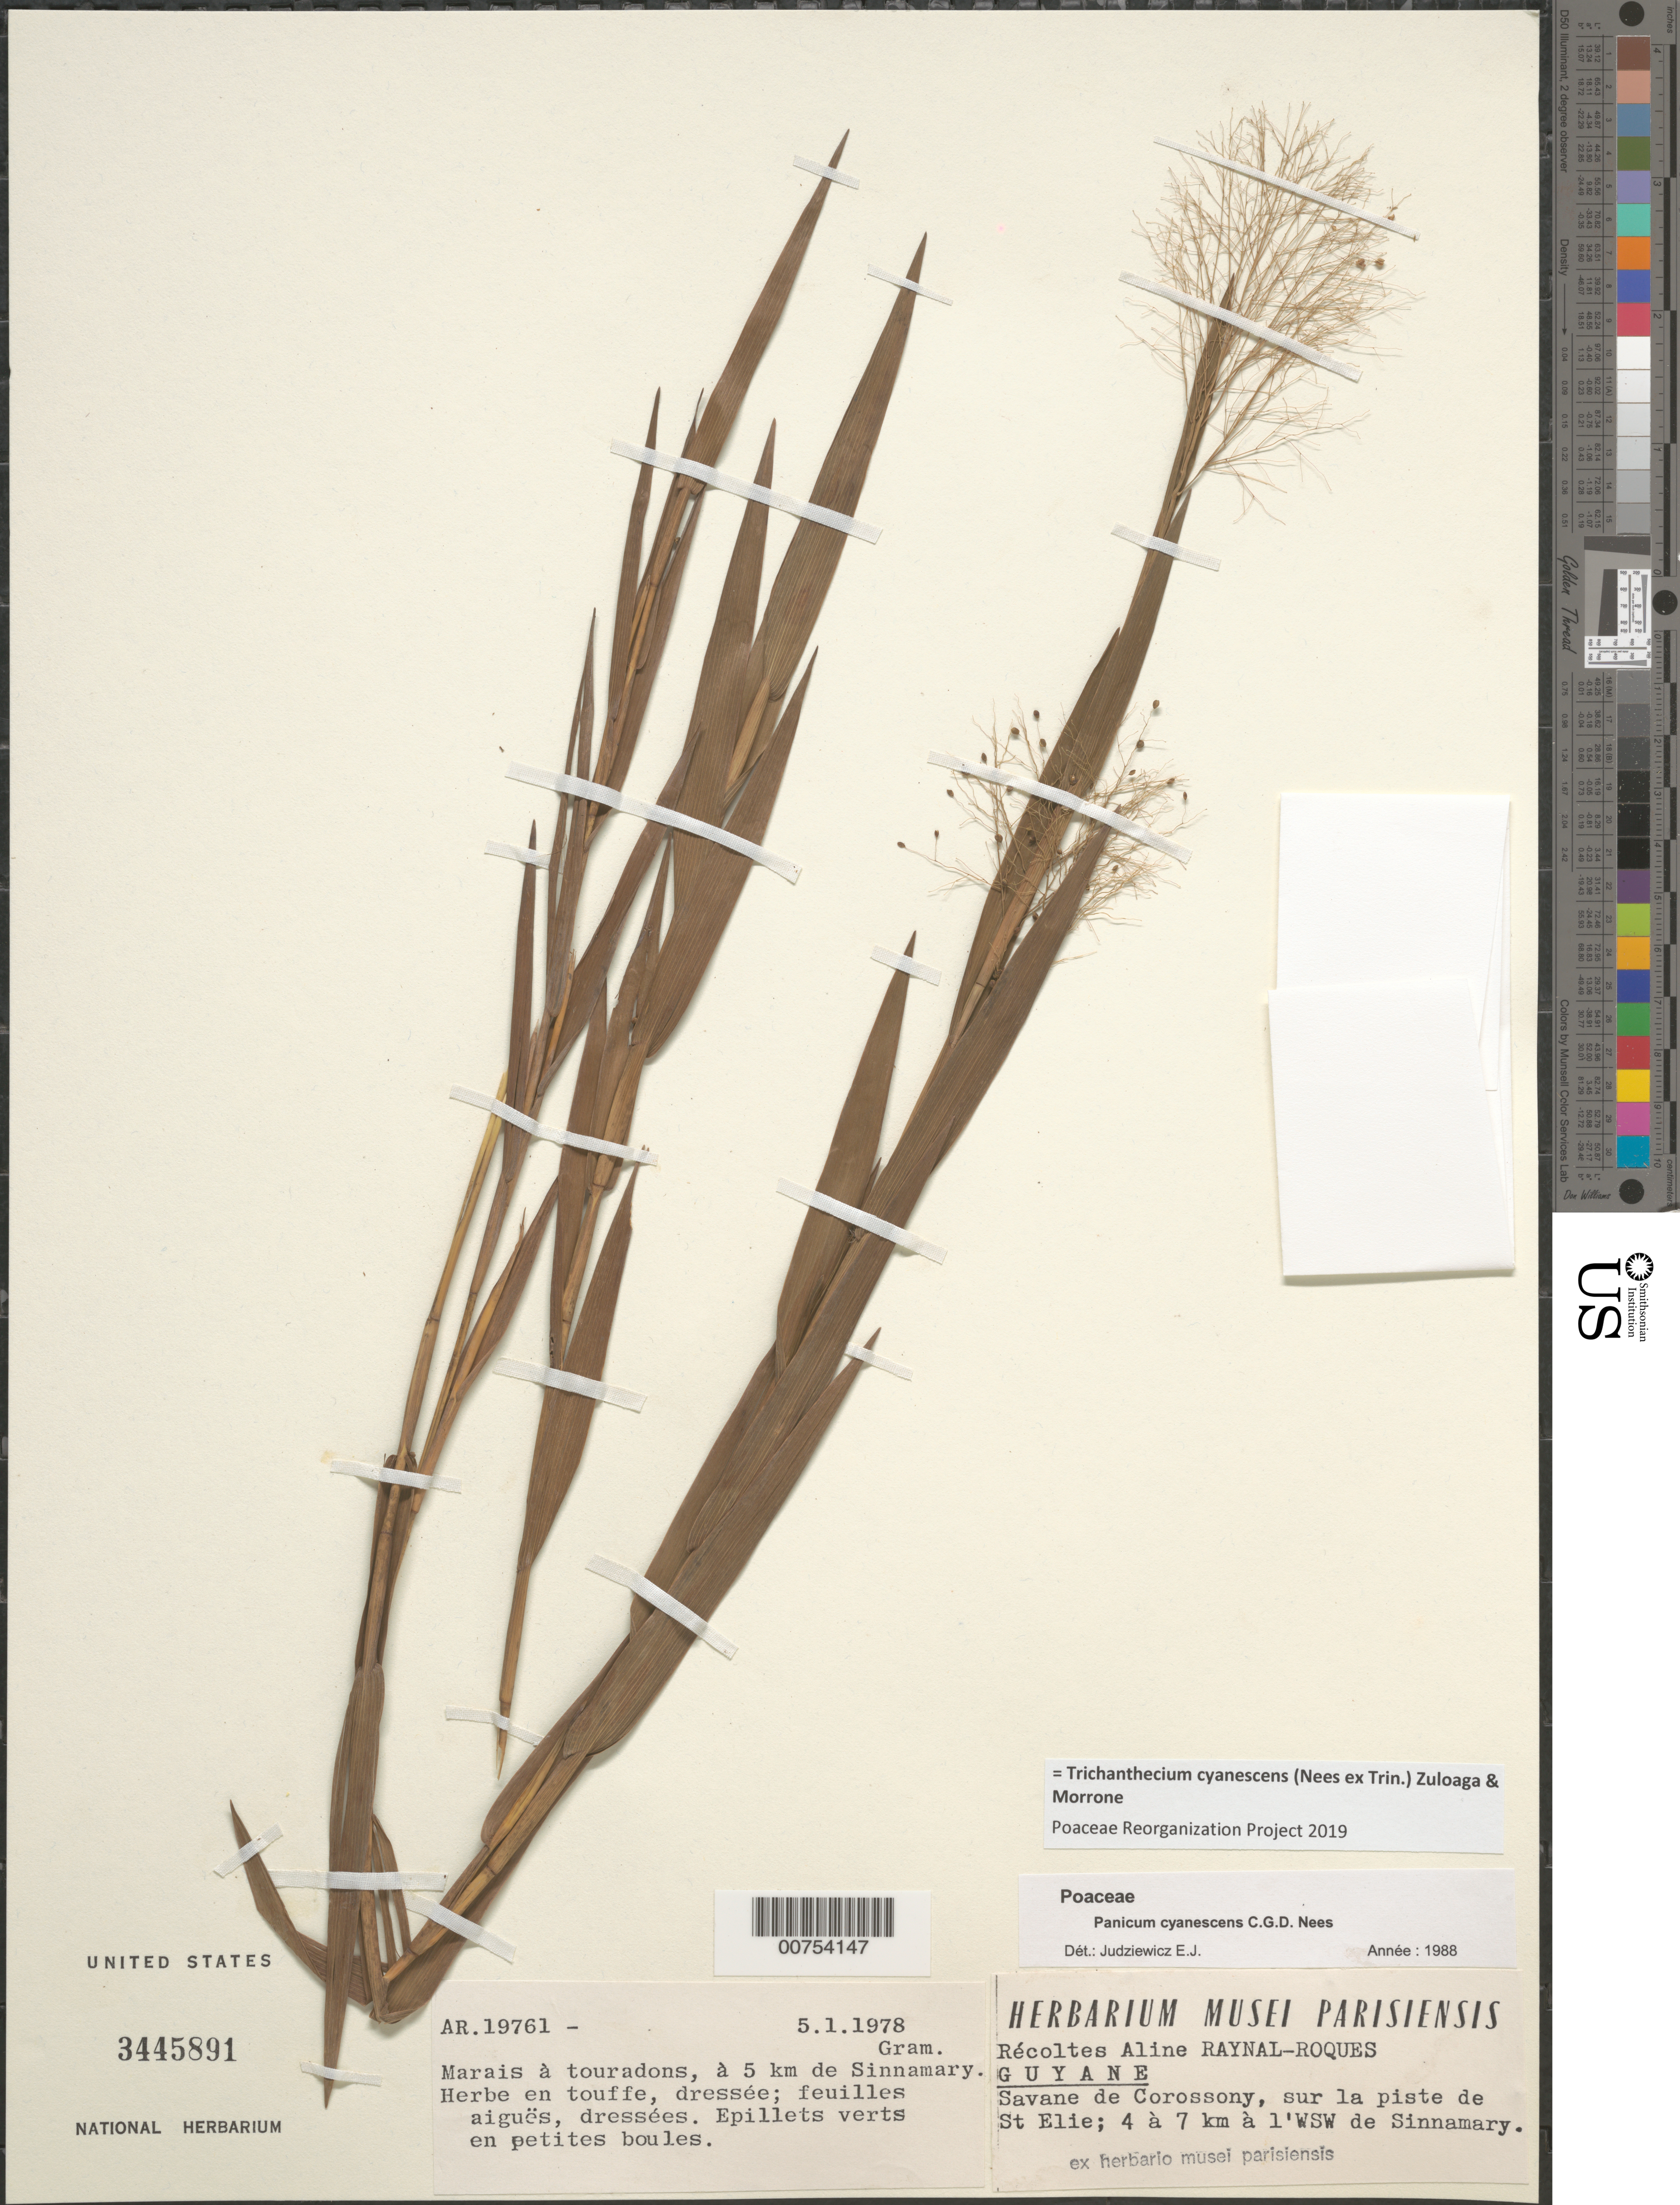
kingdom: Plantae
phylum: Tracheophyta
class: Liliopsida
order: Poales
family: Poaceae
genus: Panicum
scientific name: Panicum cyanescens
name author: Nees ex Trin.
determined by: Judziewicz, E. J.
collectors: A. M. Raynal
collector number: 19761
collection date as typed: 5-Jan-78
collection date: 1978-01-05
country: French Guiana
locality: Savane de Corossony, Piste de Saint-Élie, 5 km WSW de Sinnamary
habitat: Marais a touradons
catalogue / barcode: US 3445891